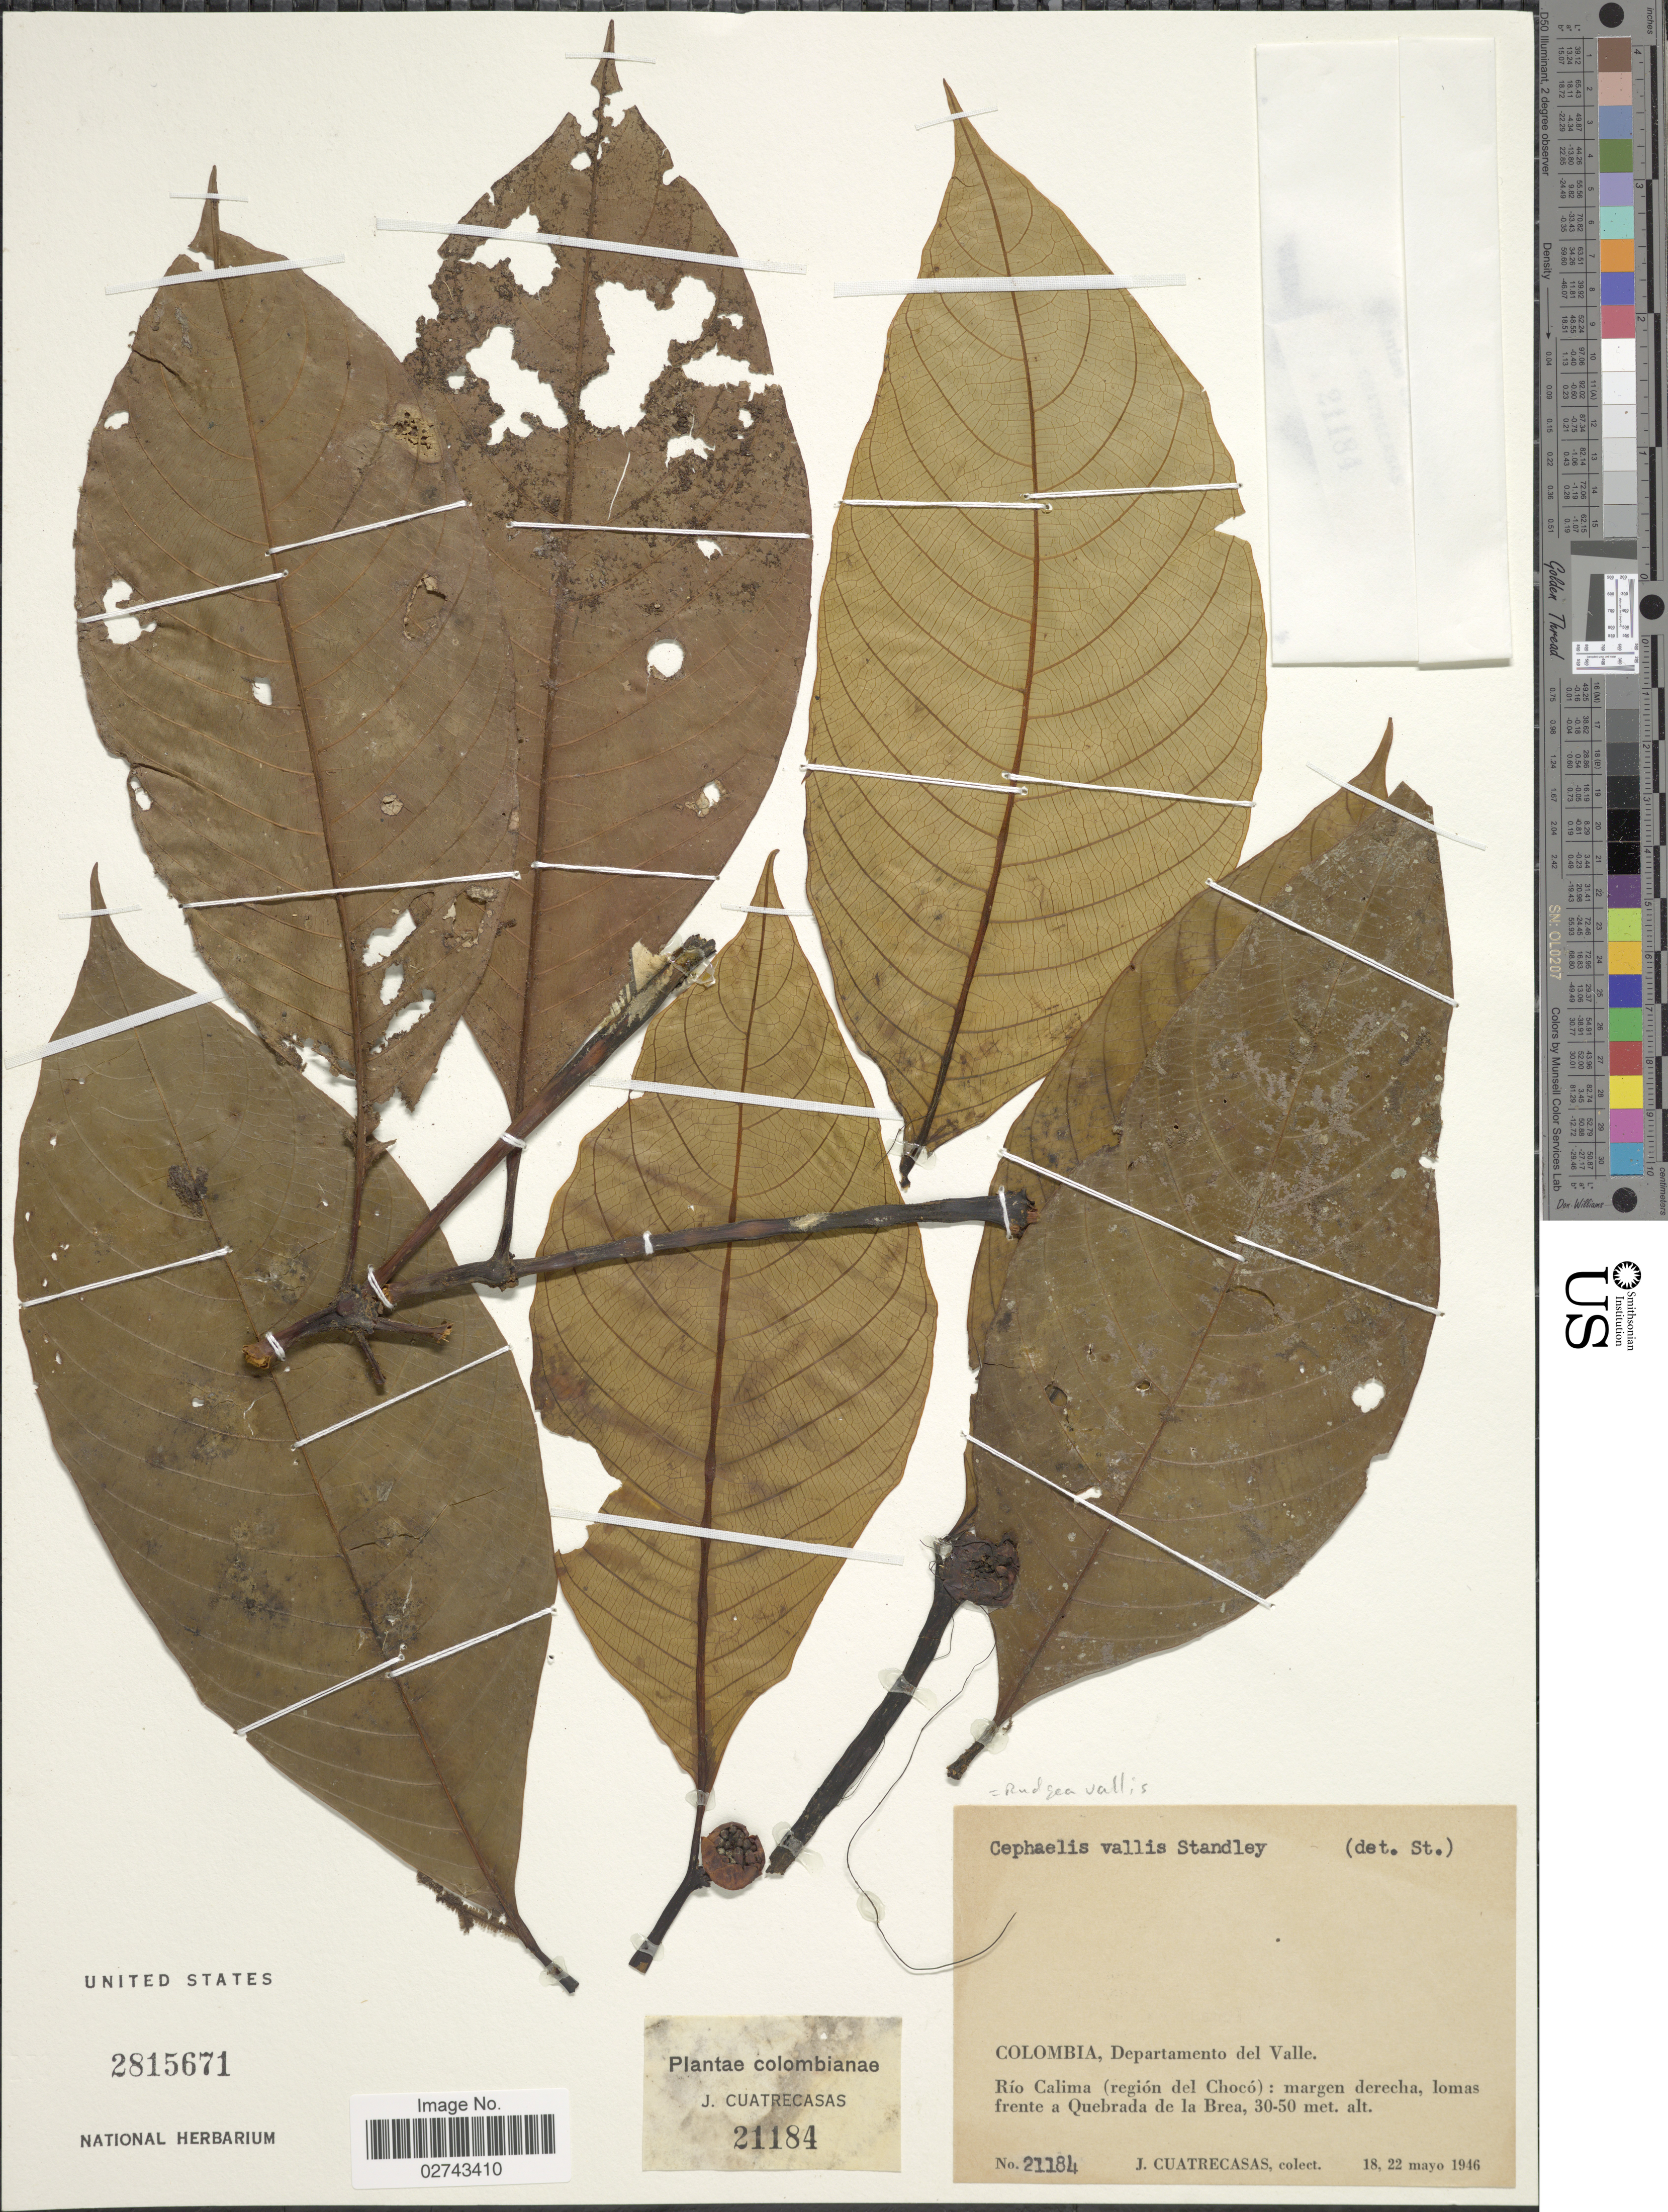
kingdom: Plantae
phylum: Tracheophyta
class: Magnoliopsida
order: Gentianales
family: Rubiaceae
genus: Rudgea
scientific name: Rudgea vallis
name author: (Standl. ex Steyerm.) C.M. Taylor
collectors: J. Cuatrecasas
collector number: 21184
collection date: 1946-05-18/1946-05-22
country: Colombia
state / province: Valle del Cauca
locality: Departamento del Valle, Rio Calima (region del Choco): margen derecha, lomas frente a Quebrada de la Brea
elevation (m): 30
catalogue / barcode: US 2815671